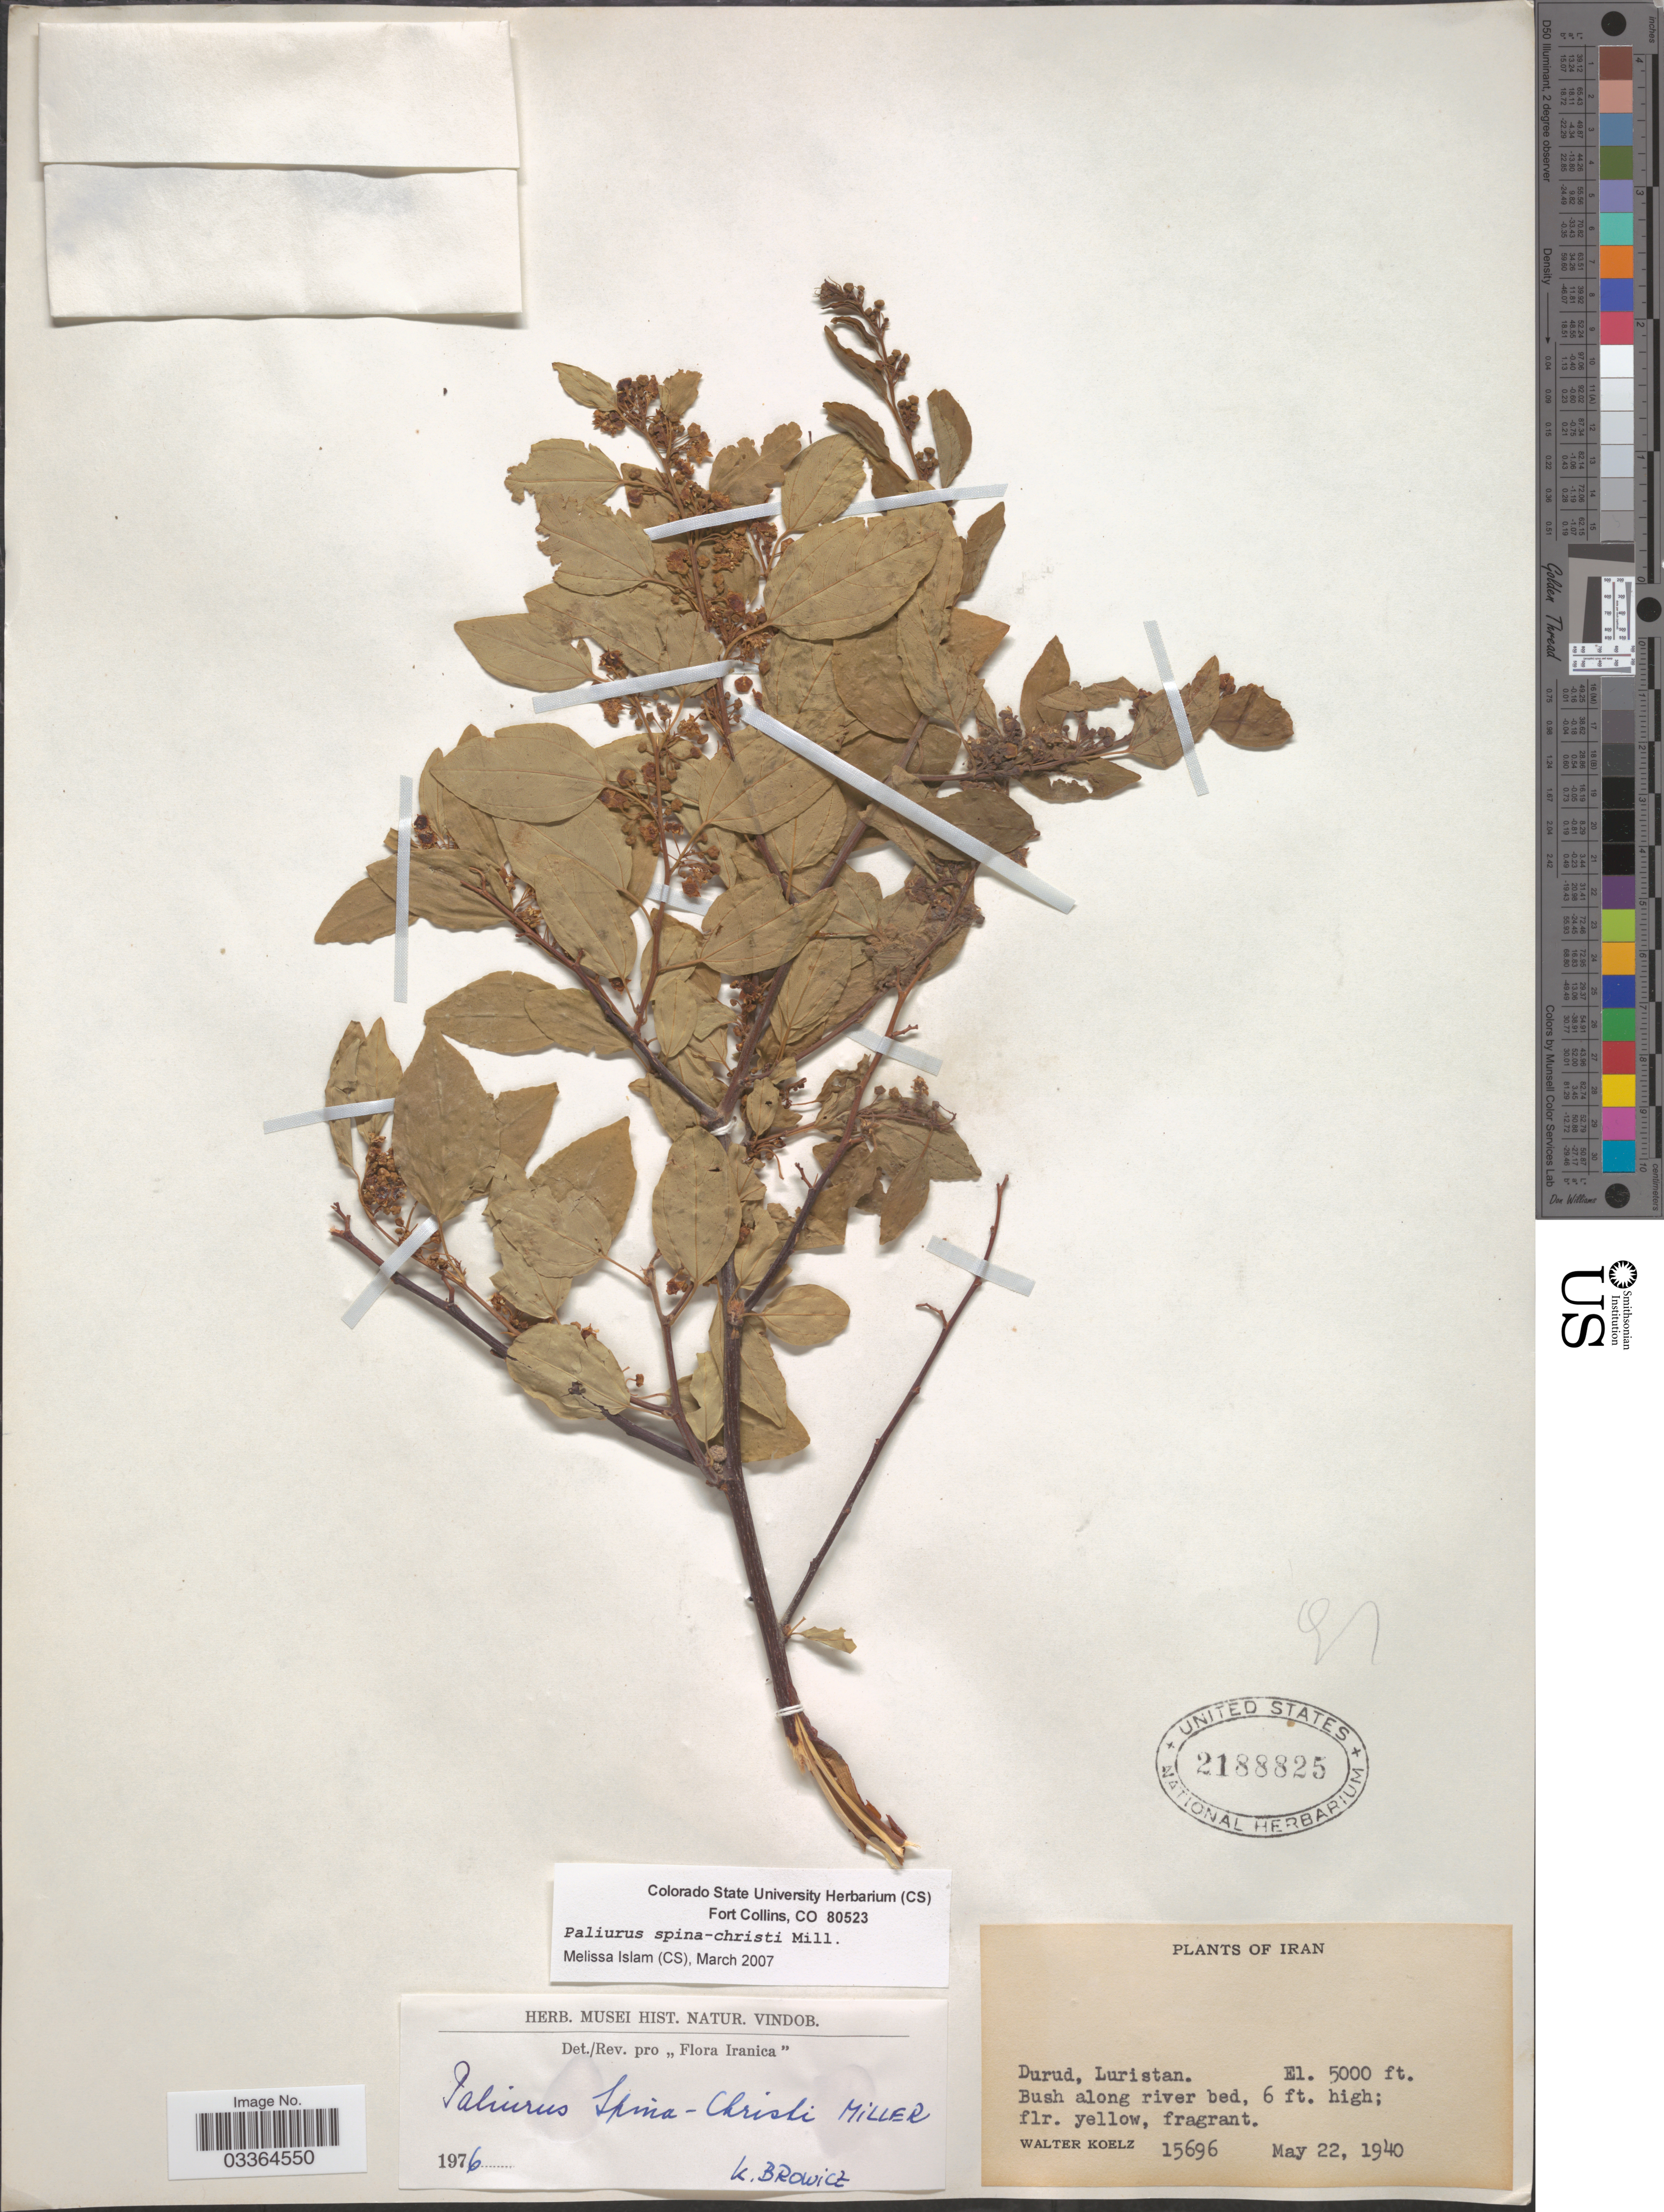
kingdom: Plantae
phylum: Tracheophyta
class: Magnoliopsida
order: Rosales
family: Rhamnaceae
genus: Ziziphus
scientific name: Ziziphus spina-christi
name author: (L.) Willd.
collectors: W. N. Koelz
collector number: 15696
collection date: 1940-05-22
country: Iran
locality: Durud, Luristan.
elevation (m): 1524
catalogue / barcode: US 2188825